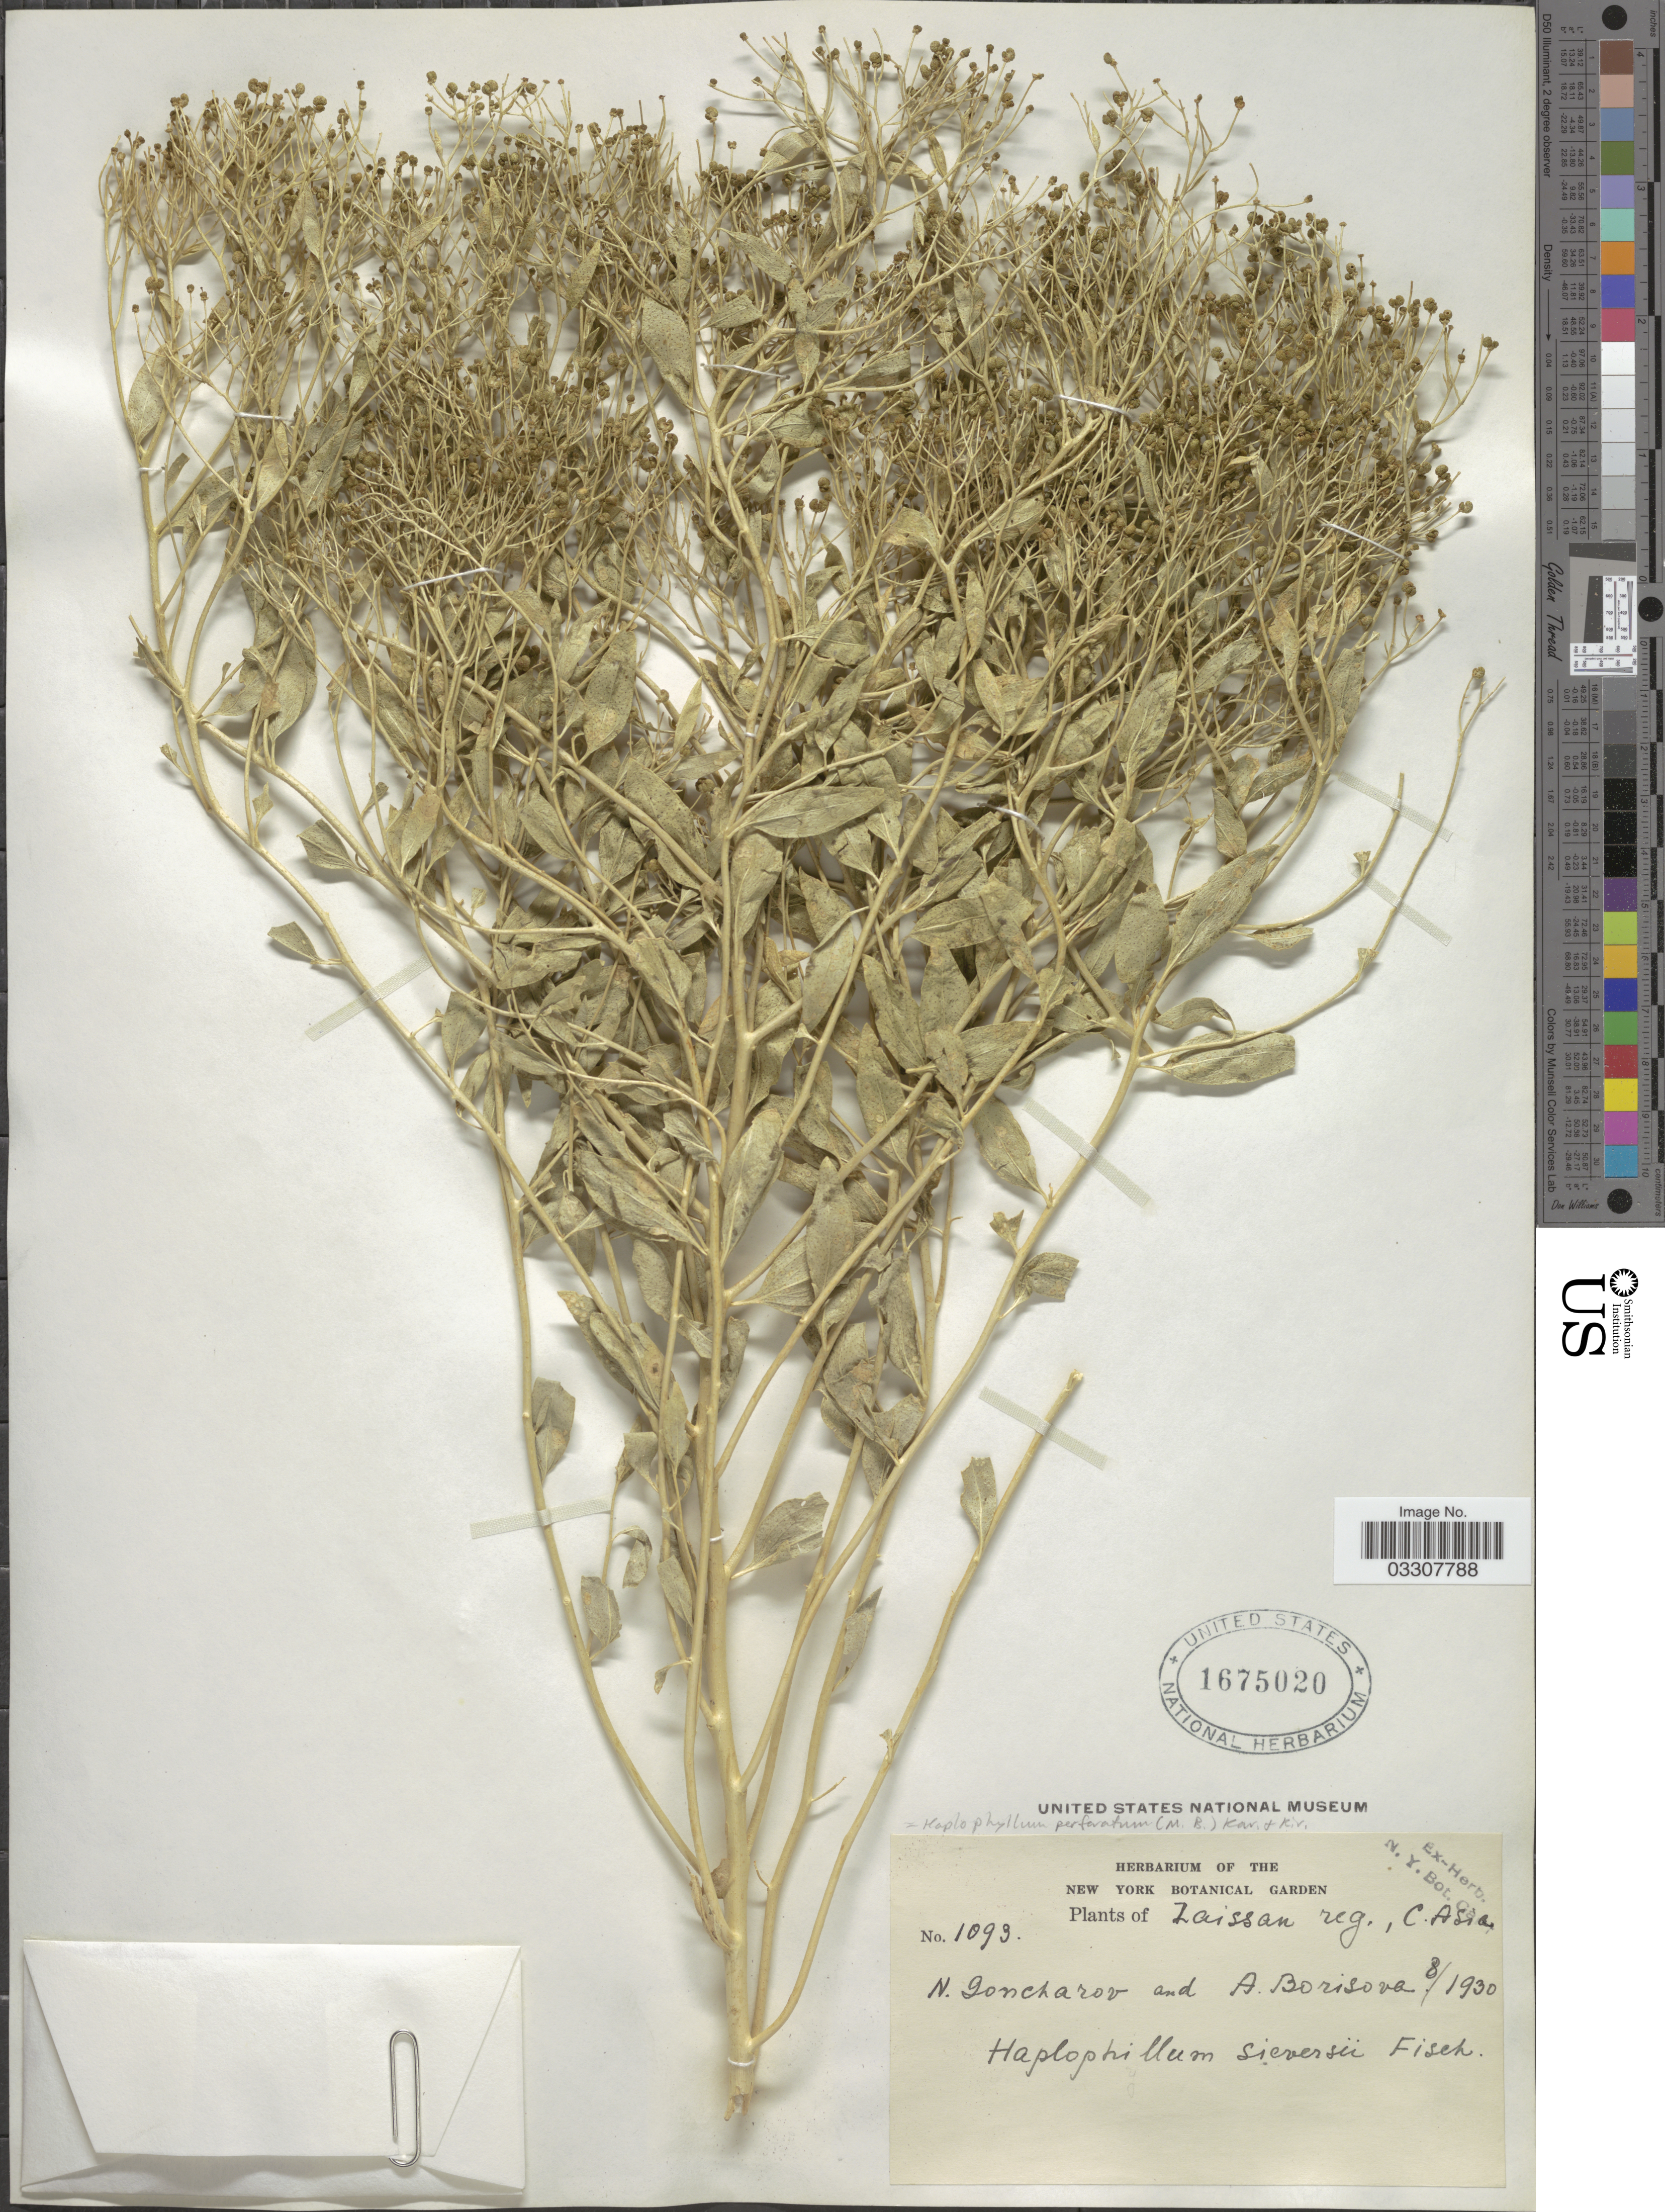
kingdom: Plantae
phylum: Tracheophyta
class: Magnoliopsida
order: Sapindales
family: Rutaceae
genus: Haplophyllum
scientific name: Haplophyllum acutifolium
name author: (DC.) G. Don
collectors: N. F. Goncharov & A. Borisova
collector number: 1093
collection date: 1930-08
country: Kazakhstan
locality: Zaissan reg., C. Asia.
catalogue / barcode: US 1675020